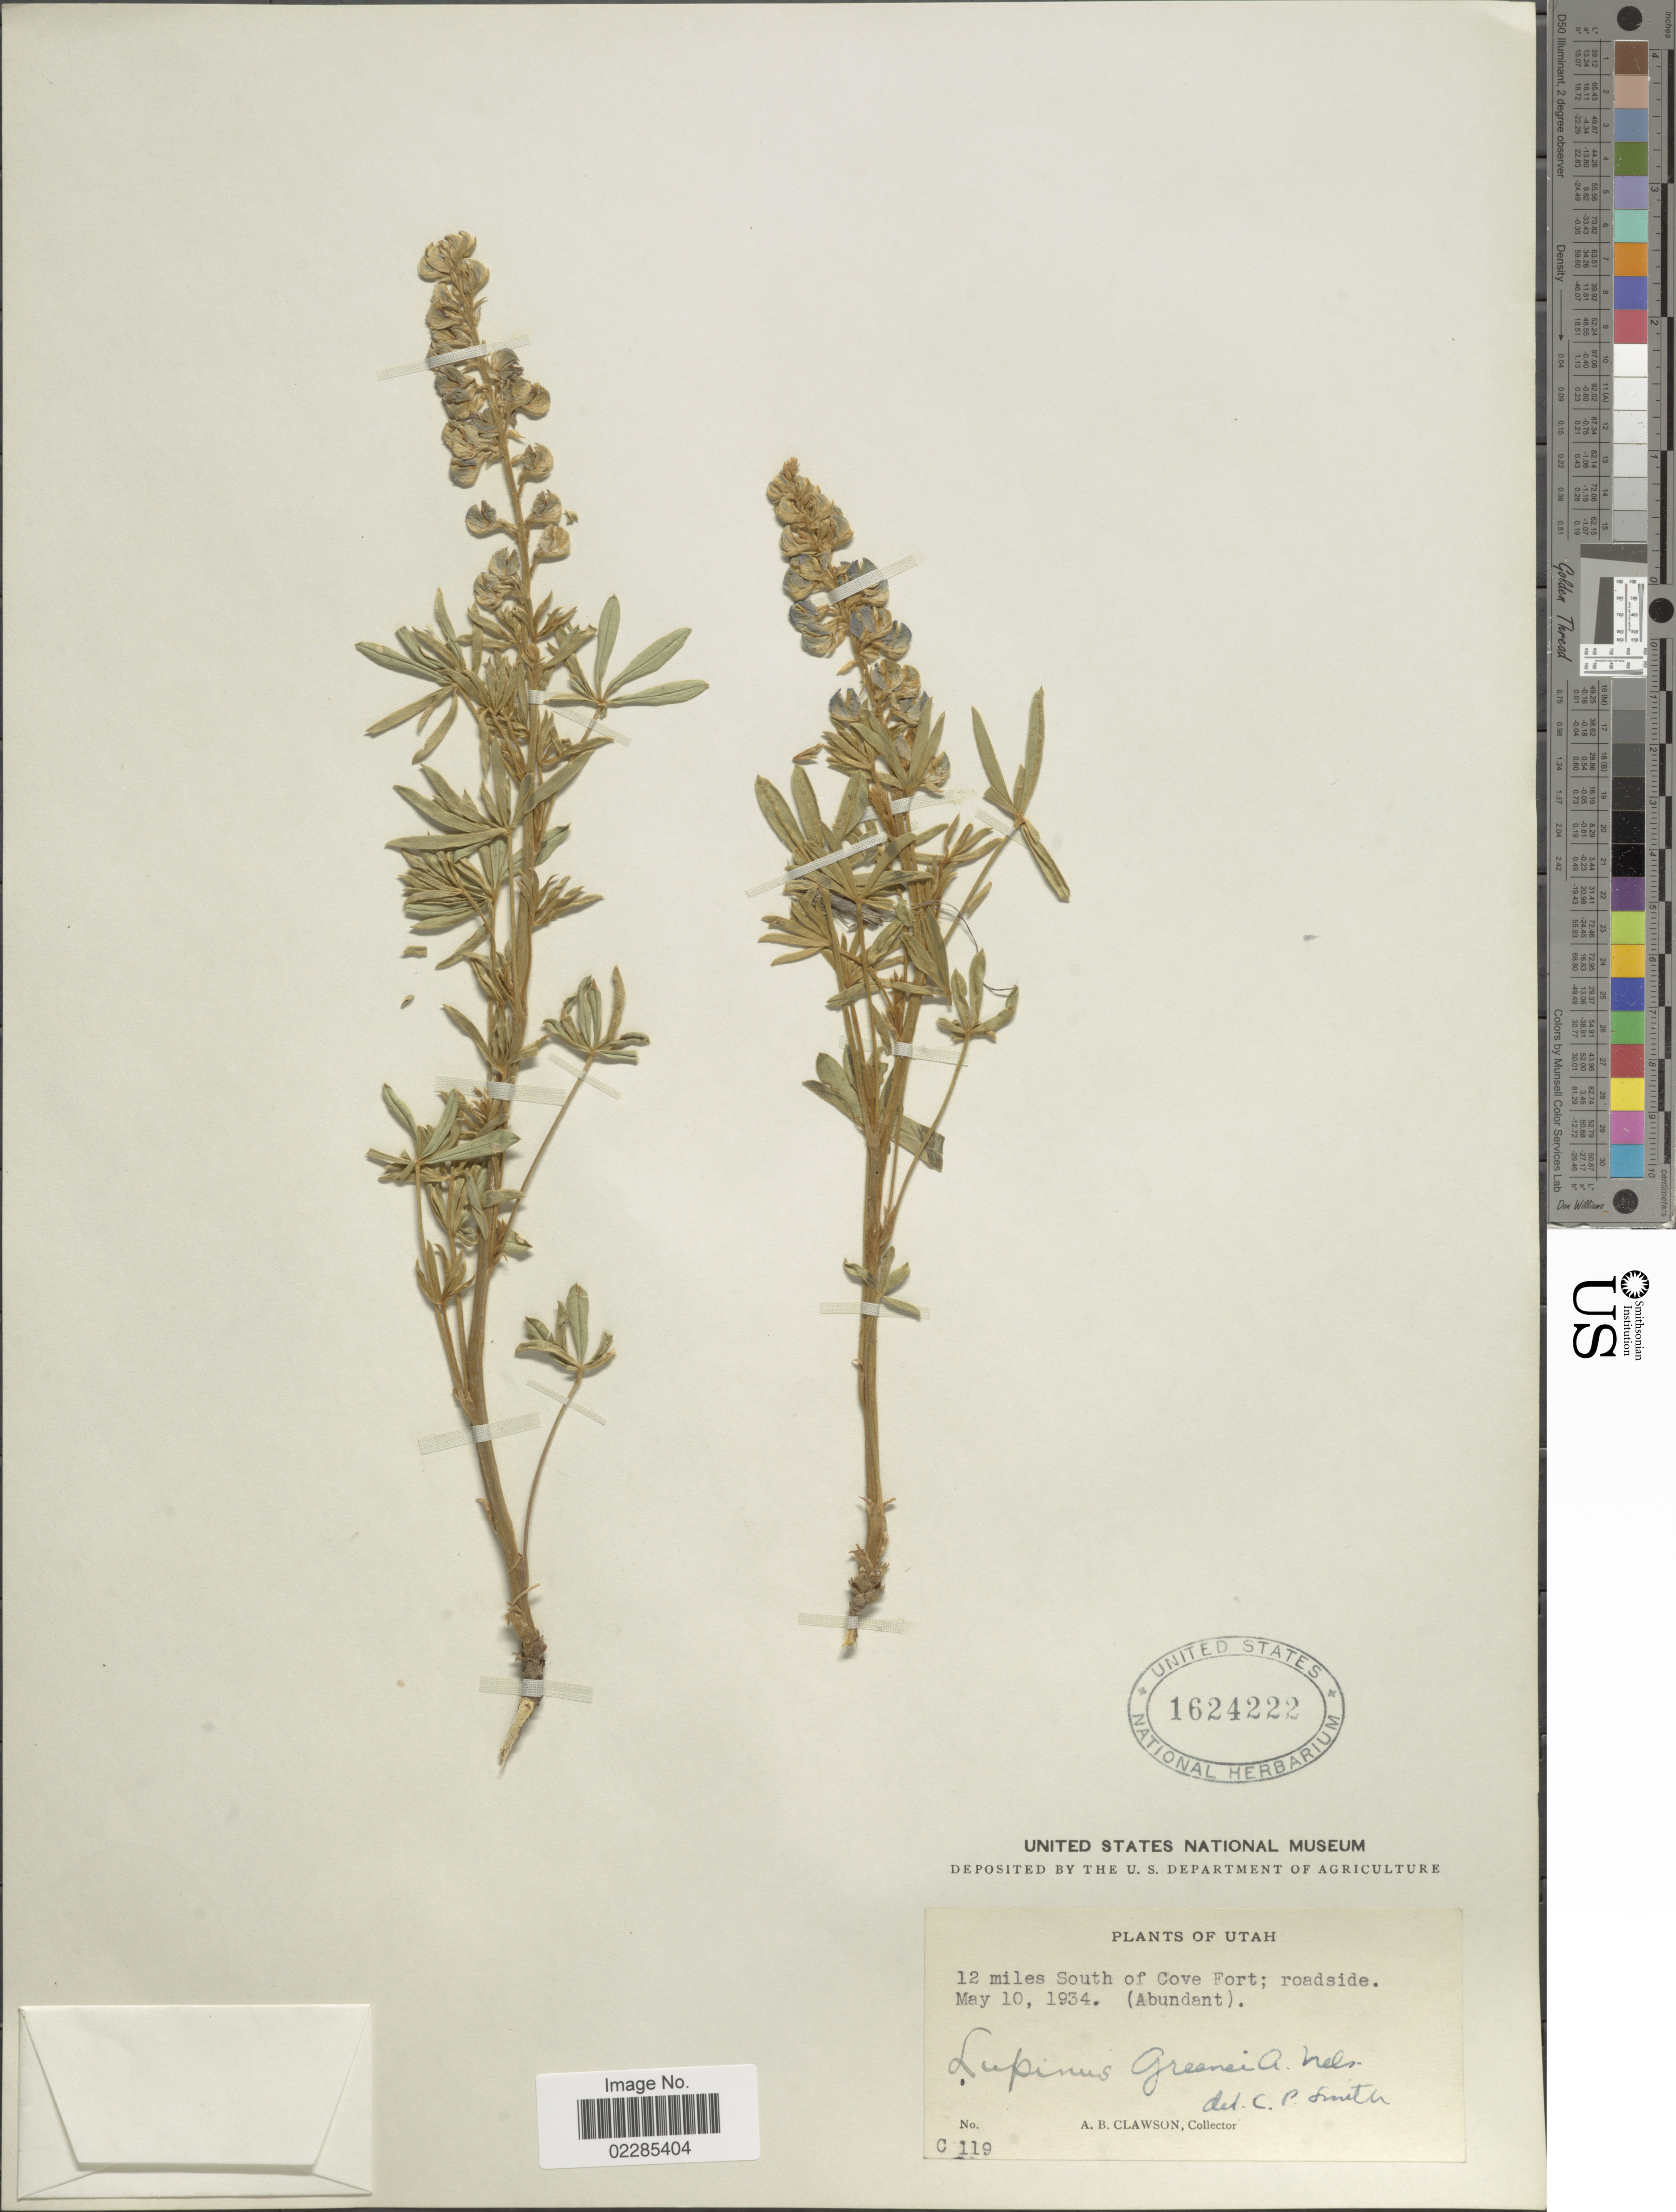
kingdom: Plantae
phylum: Tracheophyta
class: Magnoliopsida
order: Fabales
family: Fabaceae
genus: Lupinus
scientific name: Lupinus greenei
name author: A. Nelson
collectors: A. Clawson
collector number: C 119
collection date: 1934-05-10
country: United States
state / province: Utah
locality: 12 miles South of Cove Fort; roadside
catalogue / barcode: US 1624222